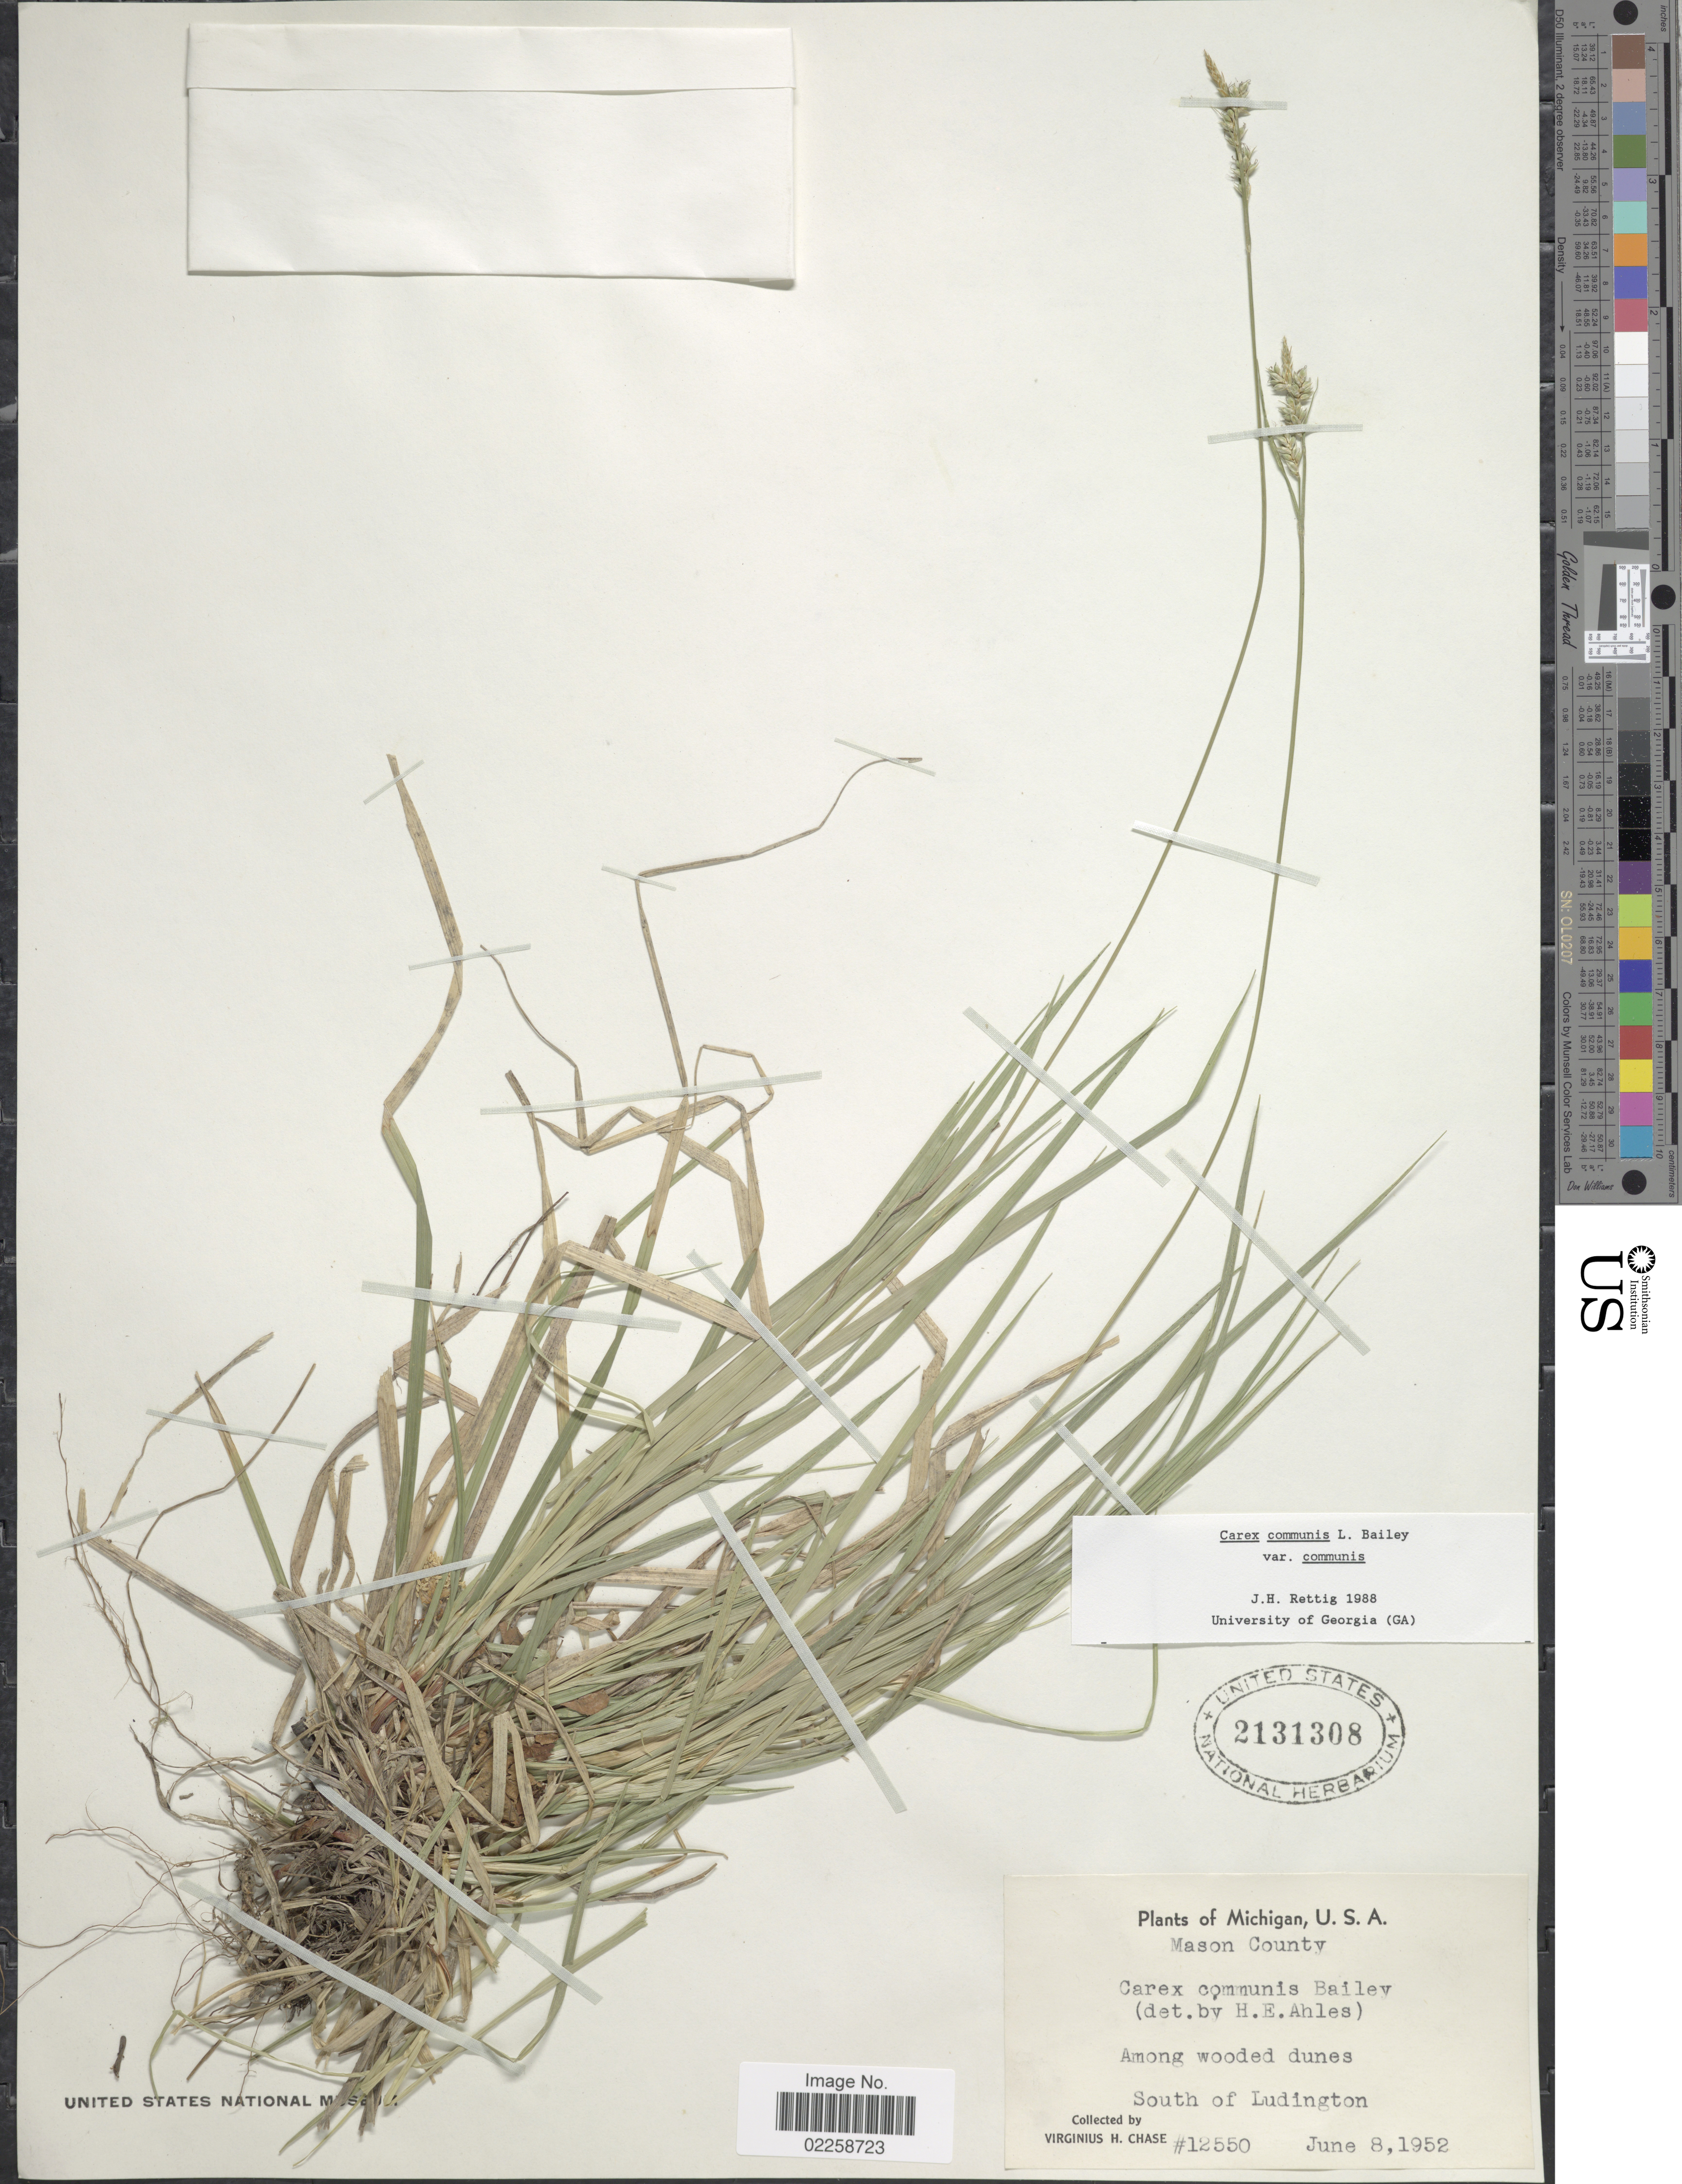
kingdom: Plantae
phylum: Tracheophyta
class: Liliopsida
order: Poales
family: Cyperaceae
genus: Carex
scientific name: Carex communis var. communis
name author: L.H. Bailey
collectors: V. H. Chase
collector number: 12550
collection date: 1952-06-08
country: United States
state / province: Michigan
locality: Mason County, Among wooded dunes, South of Ludington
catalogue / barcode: US 2131308